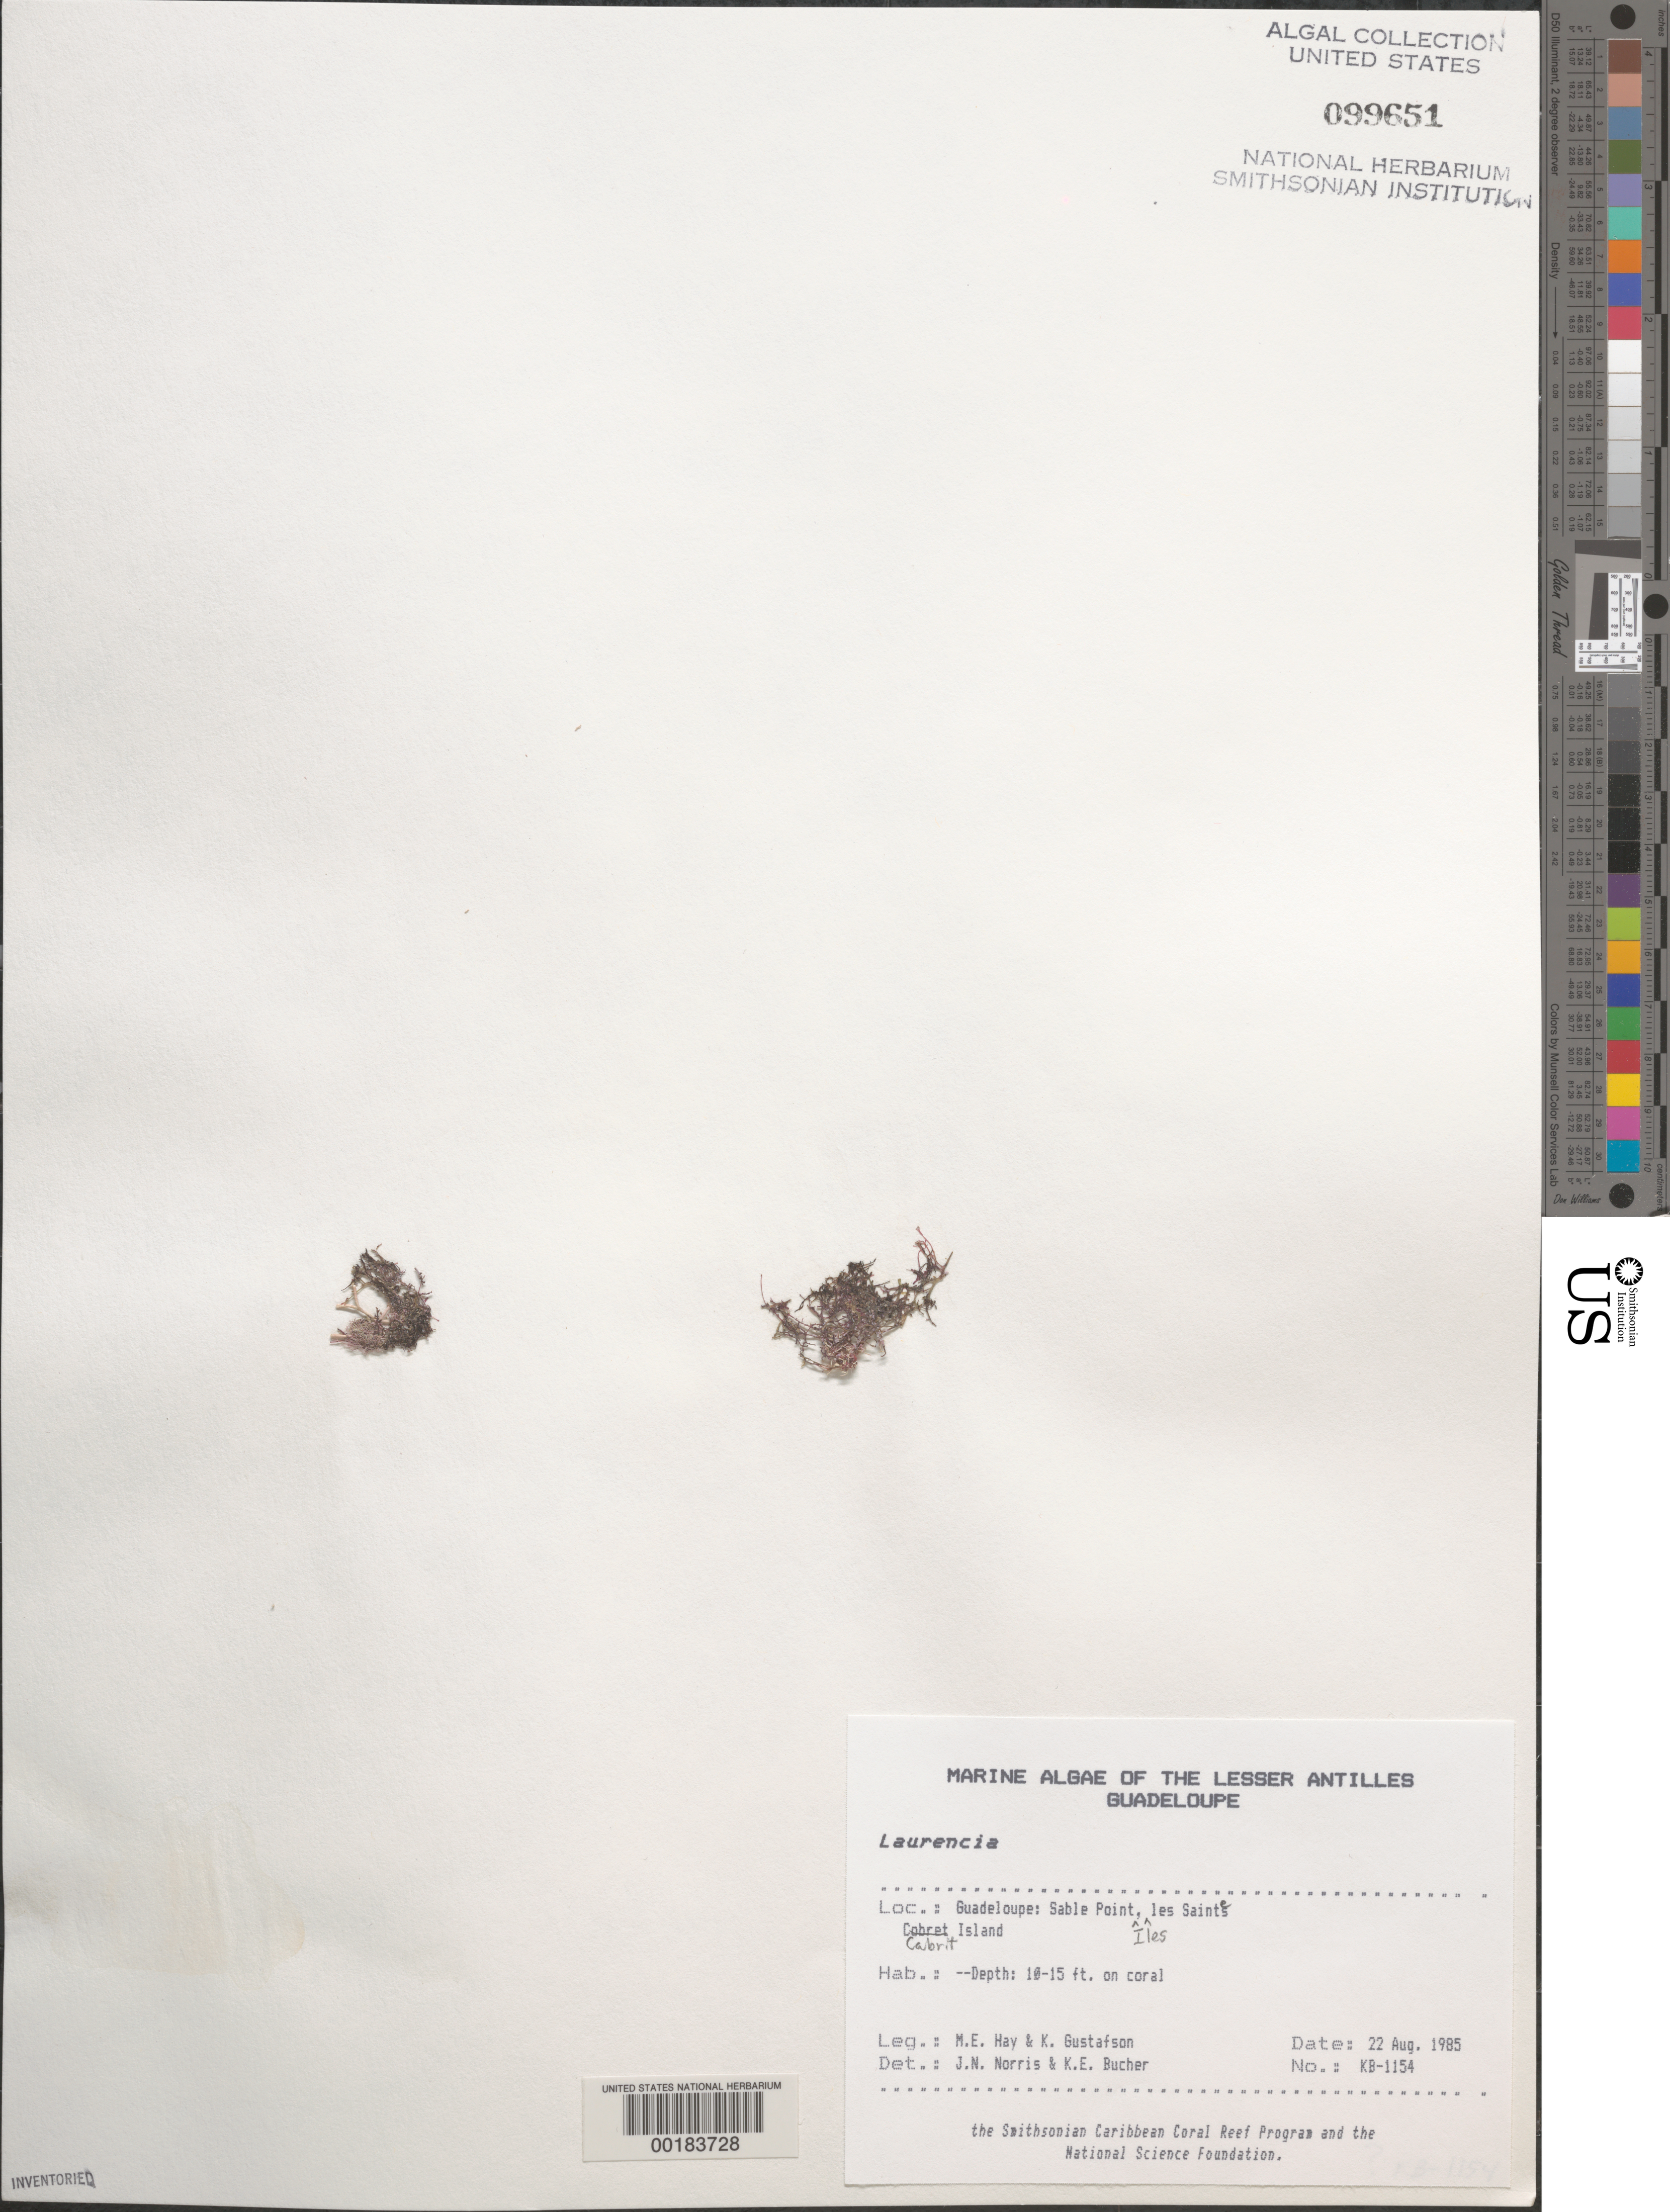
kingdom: Plantae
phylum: Rhodophyta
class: Florideophyceae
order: Ceramiales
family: Rhodomelaceae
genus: Laurencia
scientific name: Laurencia sp.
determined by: Norris, J. N.; Bucher, K. E.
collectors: M. E. Hay & K. Gustafson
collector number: KB-1154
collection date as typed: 22 Aug 1985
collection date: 1985-08-22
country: Guadeloupe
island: Cabrit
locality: Sable Point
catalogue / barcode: US 99651